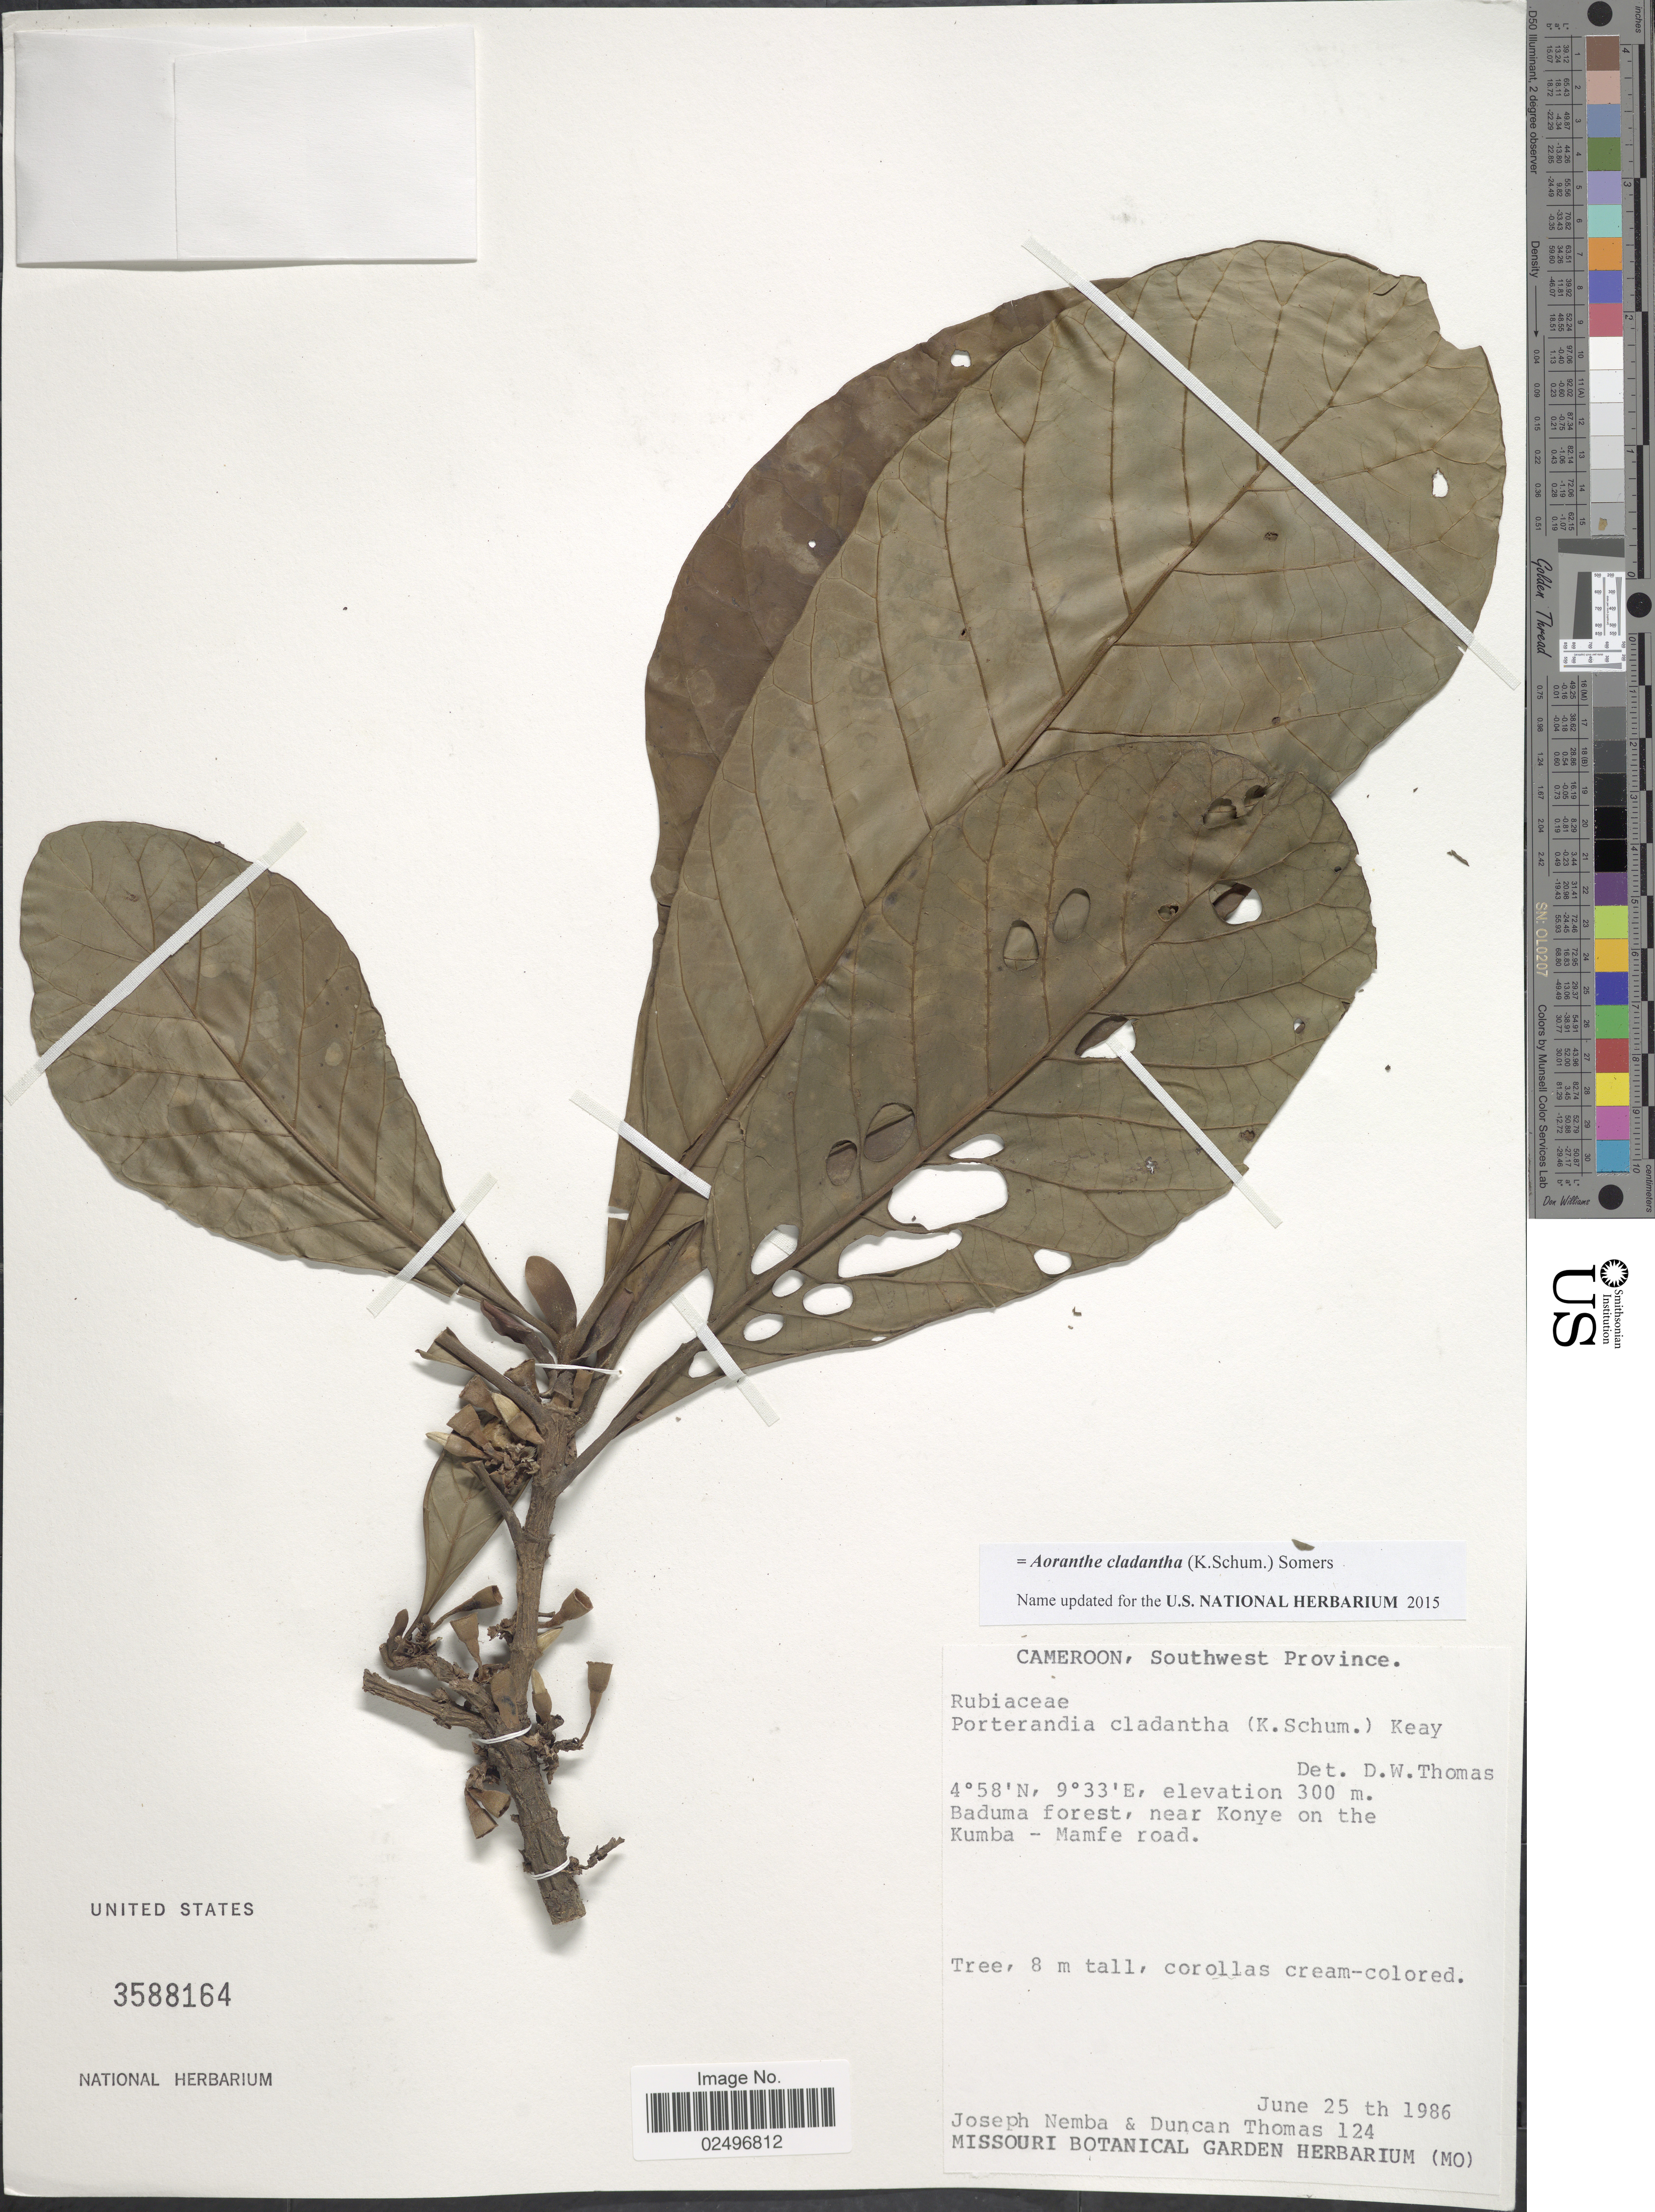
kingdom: Plantae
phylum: Tracheophyta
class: Magnoliopsida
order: Gentianales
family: Rubiaceae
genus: Aoranthe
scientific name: Aoranthe cladantha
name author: (K. Schum.) Somers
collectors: J. Nemba & D. W. Thomas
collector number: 124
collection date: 1986-06-25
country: Cameroon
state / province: Sud-Ouest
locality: Southwest Province, Baduma forest, near Konye on the Kumba - Mamfe road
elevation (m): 300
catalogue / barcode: US 3588164